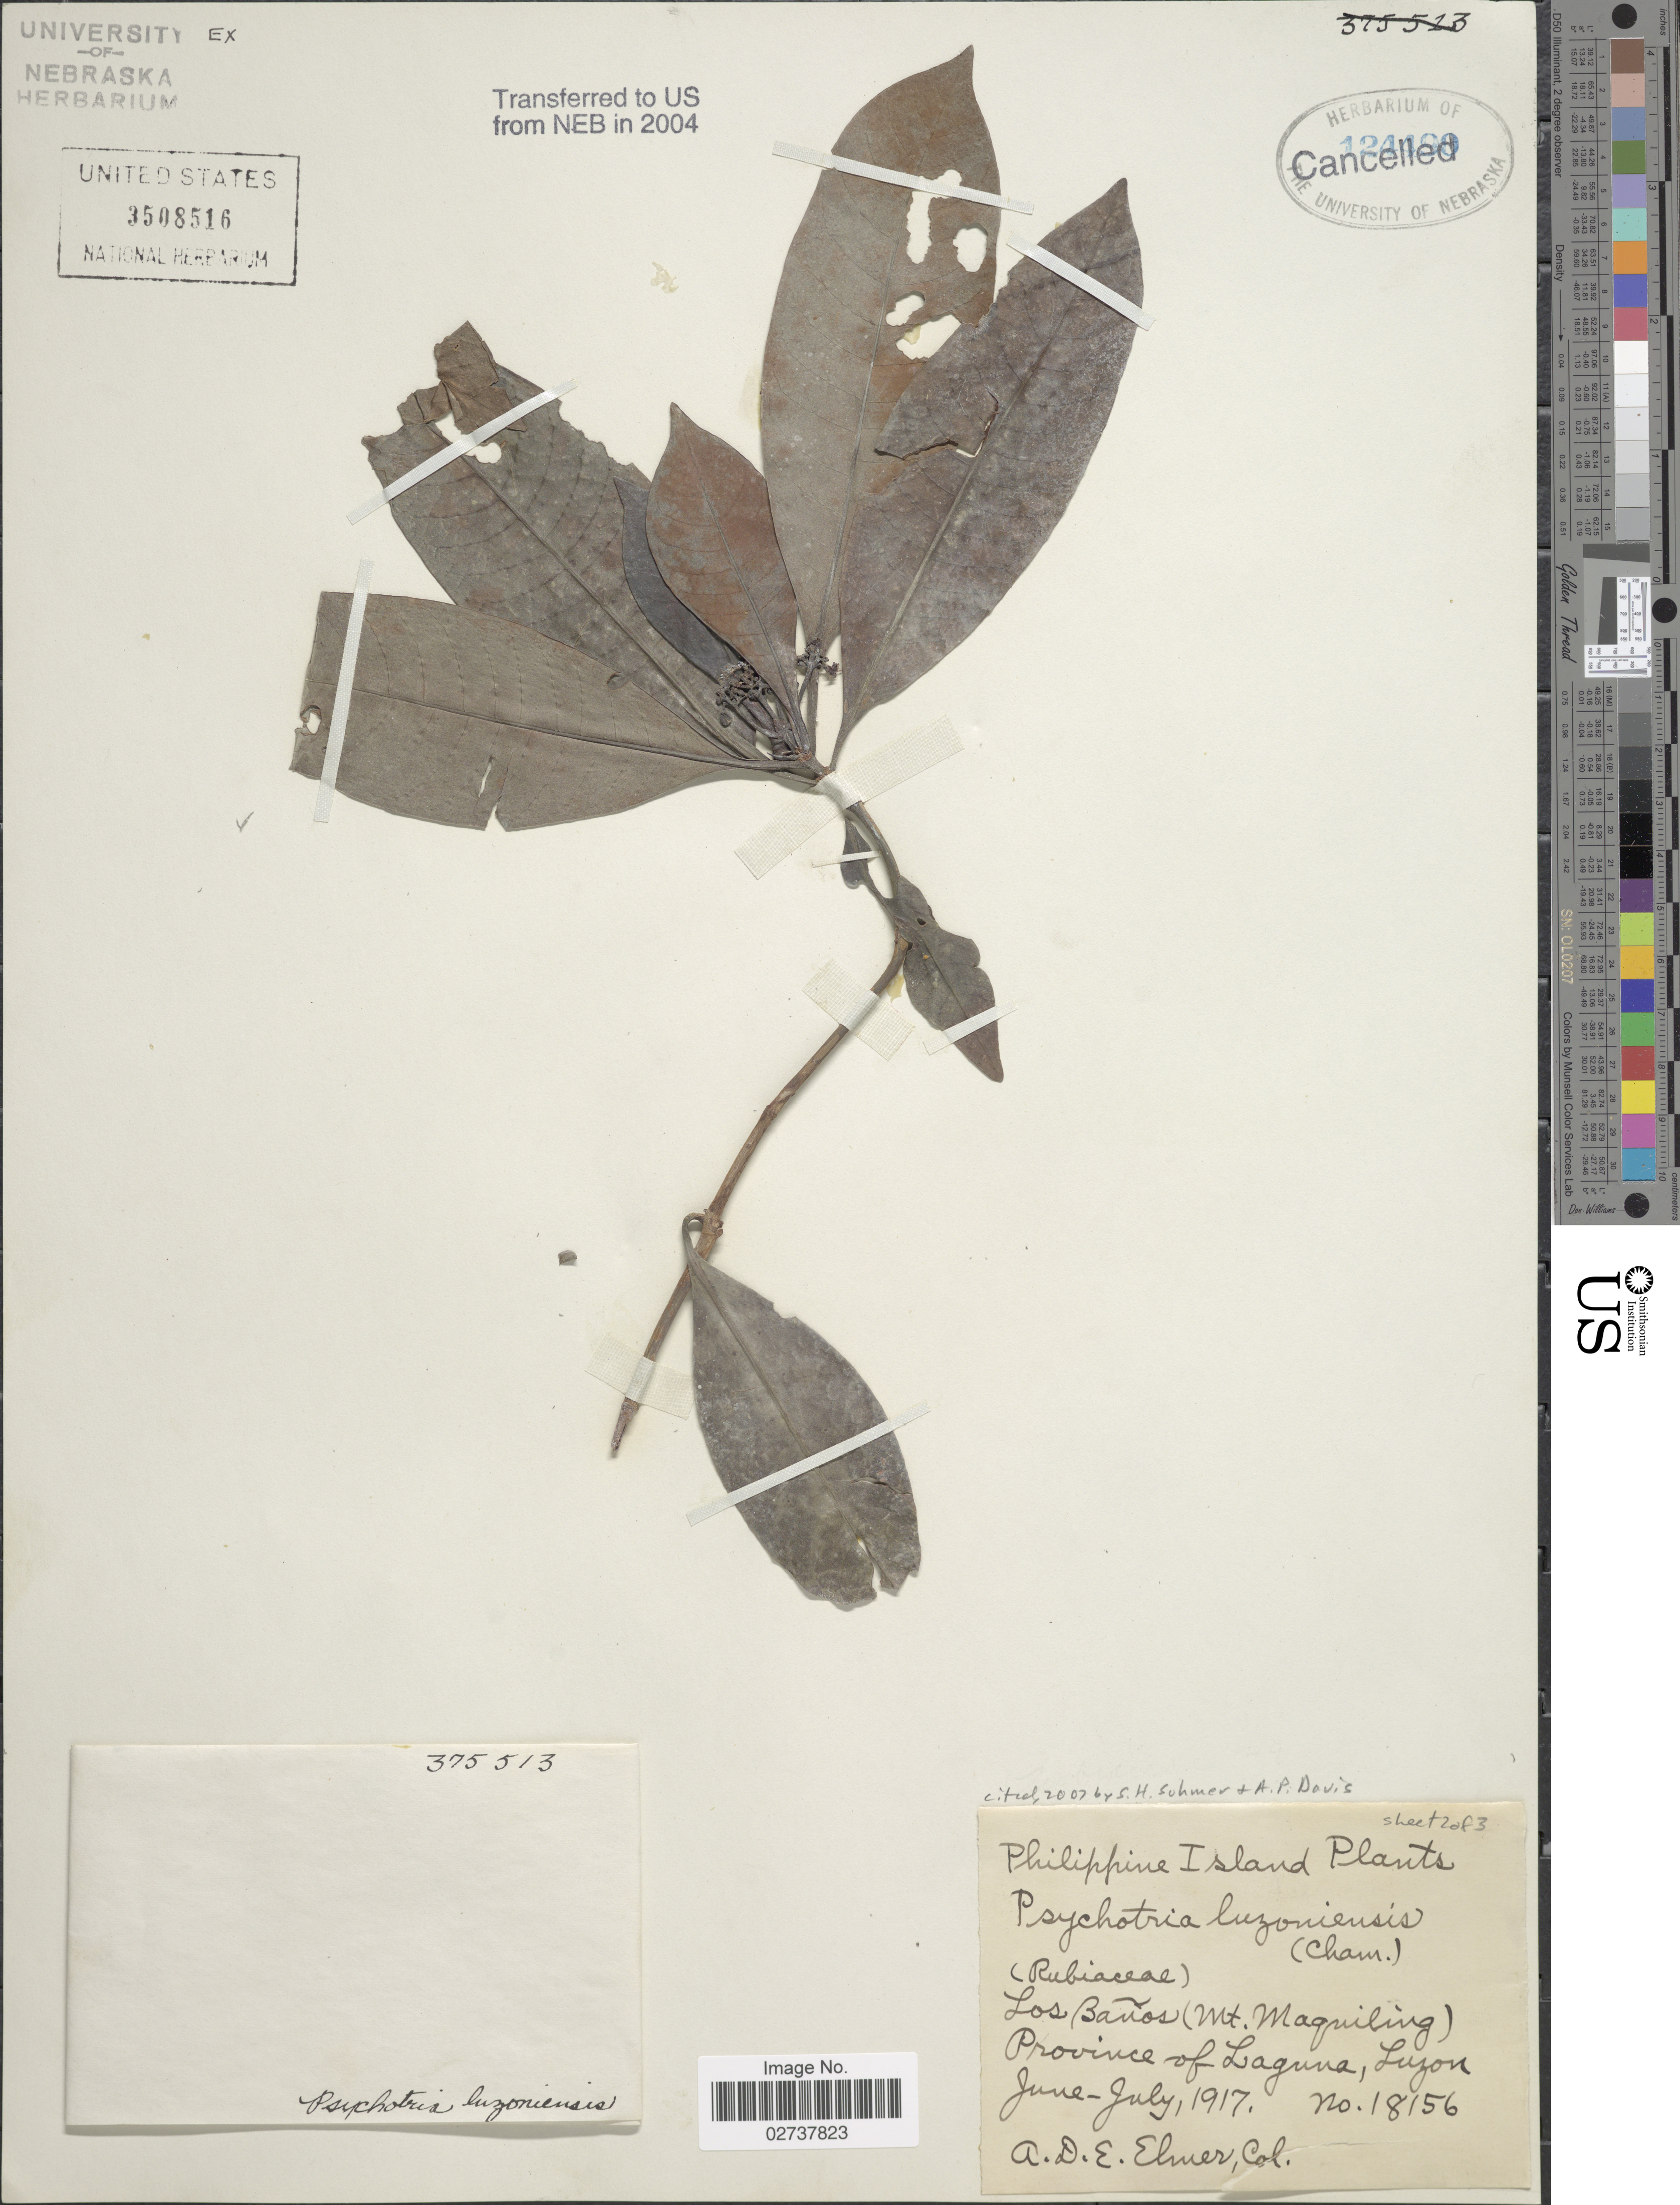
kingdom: Plantae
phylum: Tracheophyta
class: Magnoliopsida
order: Gentianales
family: Rubiaceae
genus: Psychotria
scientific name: Psychotria luzoniensis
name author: (Cham. & Schltdl.) Fern.-Vill.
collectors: A. D. E. Elmer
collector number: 18156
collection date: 1917-06/1917-07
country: Philippines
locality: Los Banos (Mt. Maquiling) Province of Laguna, Luzon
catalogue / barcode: US 3508516